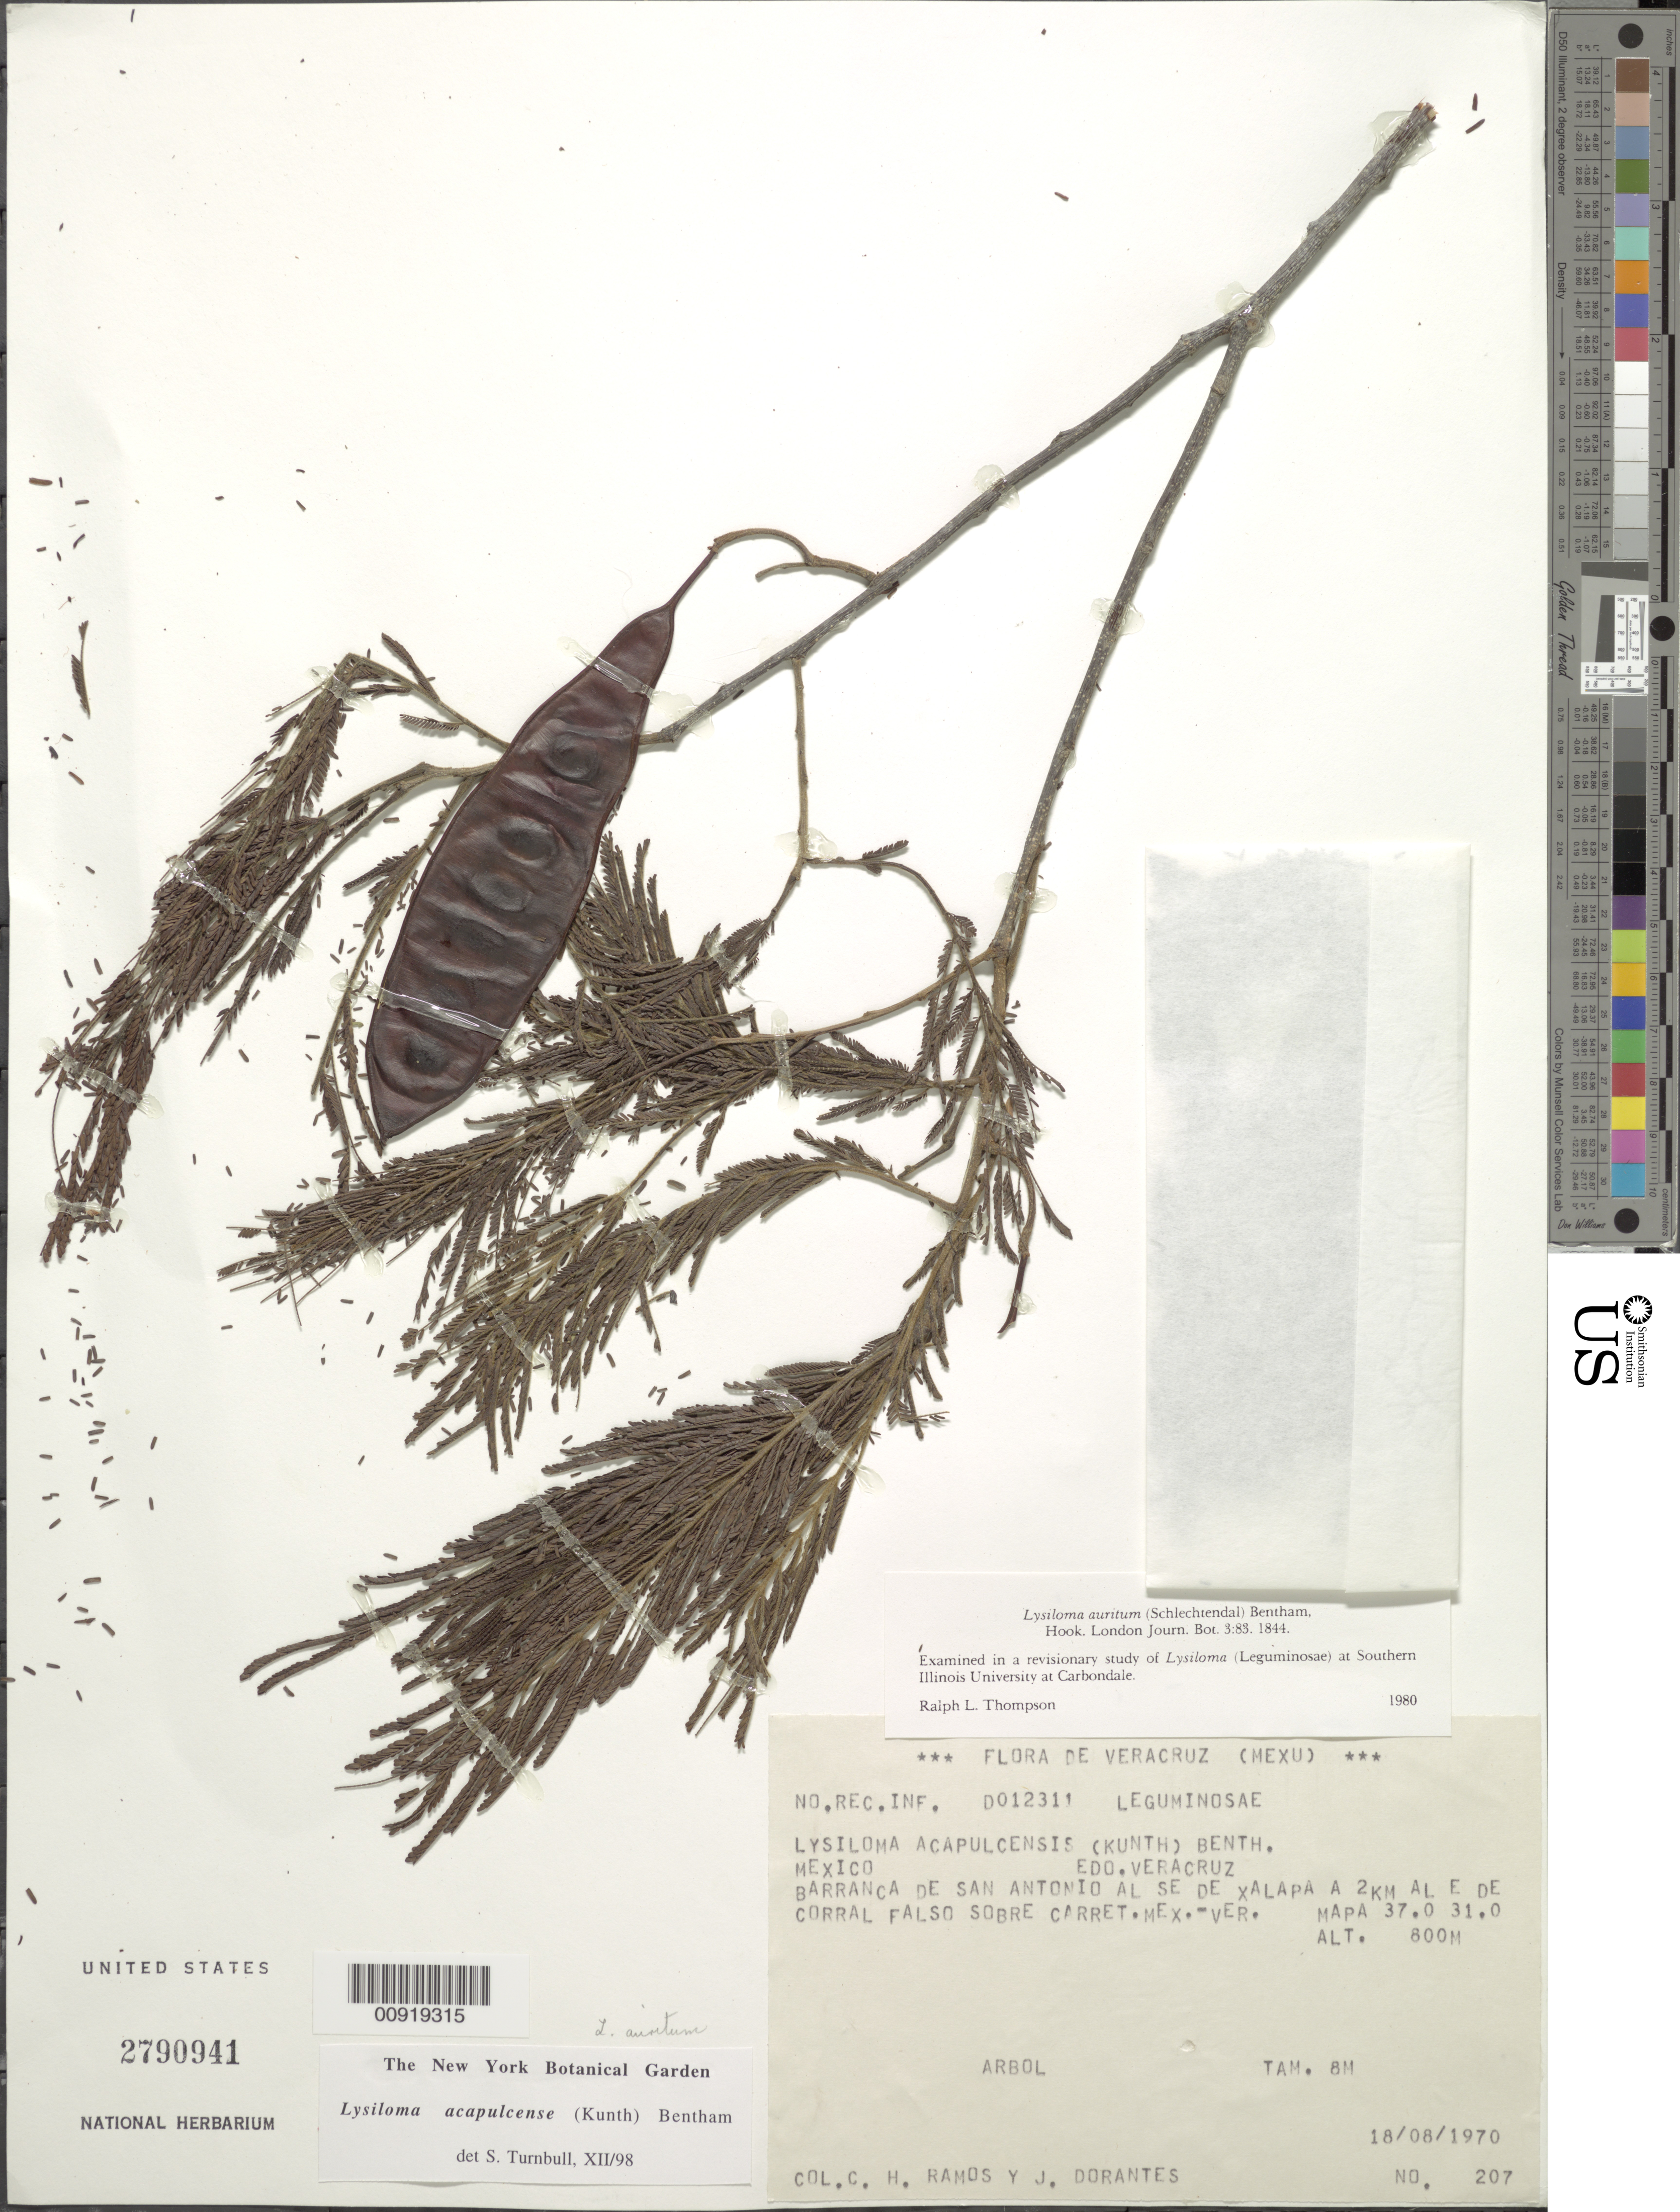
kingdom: Plantae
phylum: Tracheophyta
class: Magnoliopsida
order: Fabales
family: Fabaceae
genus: Lysiloma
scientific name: Lysiloma acapulcense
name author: (Kunth) Benth.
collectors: C. H. Ramos & J. Dorantes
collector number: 207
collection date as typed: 19 Aug 1970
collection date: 1970-08-19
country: Mexico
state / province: Veracruz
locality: Barranca de San Antonio al SE de Xalapa a 2 km. al E de Corral Falso sobre Carretera Mexico - Veracruz. Mapa 37.0 31.0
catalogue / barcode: US 2790941